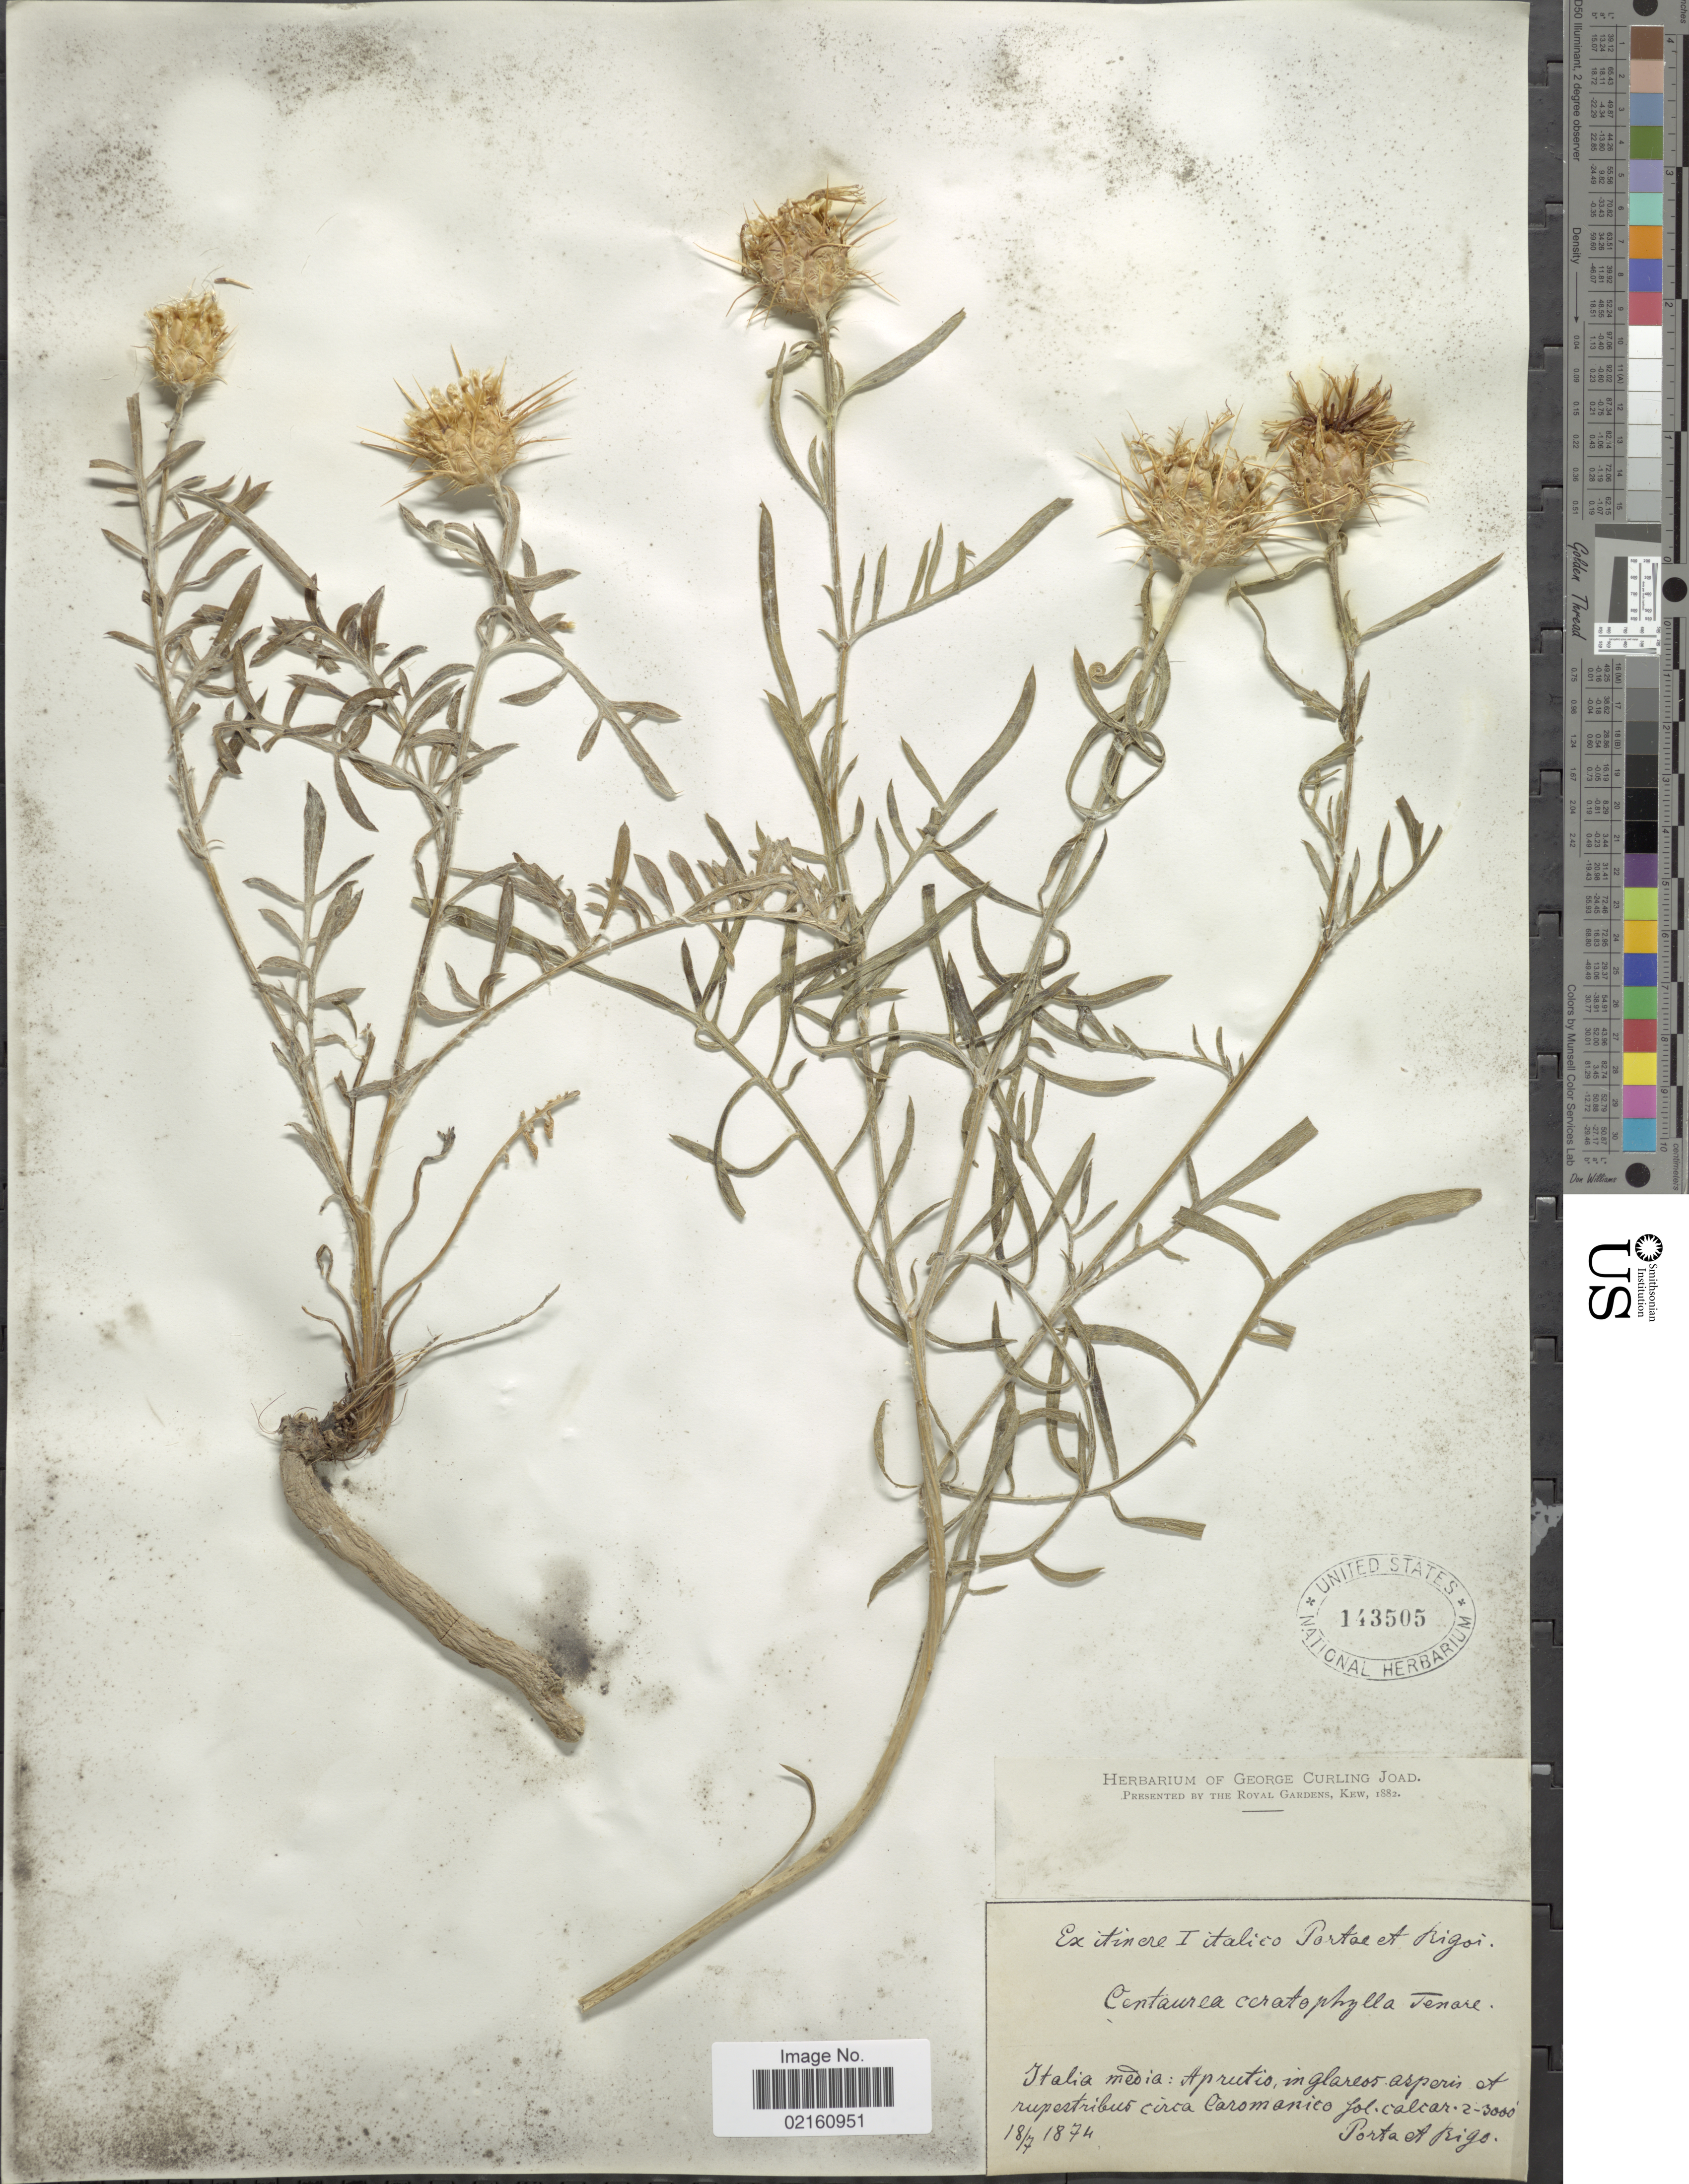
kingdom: Plantae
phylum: Tracheophyta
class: Magnoliopsida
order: Asterales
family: Asteraceae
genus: Centaurea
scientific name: Centaurea ceratophylla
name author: Ten.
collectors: -- Porta & -- Rigo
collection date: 1874-07-18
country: Italy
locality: Italia media, Aprutis, crica Caromanico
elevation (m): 610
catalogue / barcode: US 143505